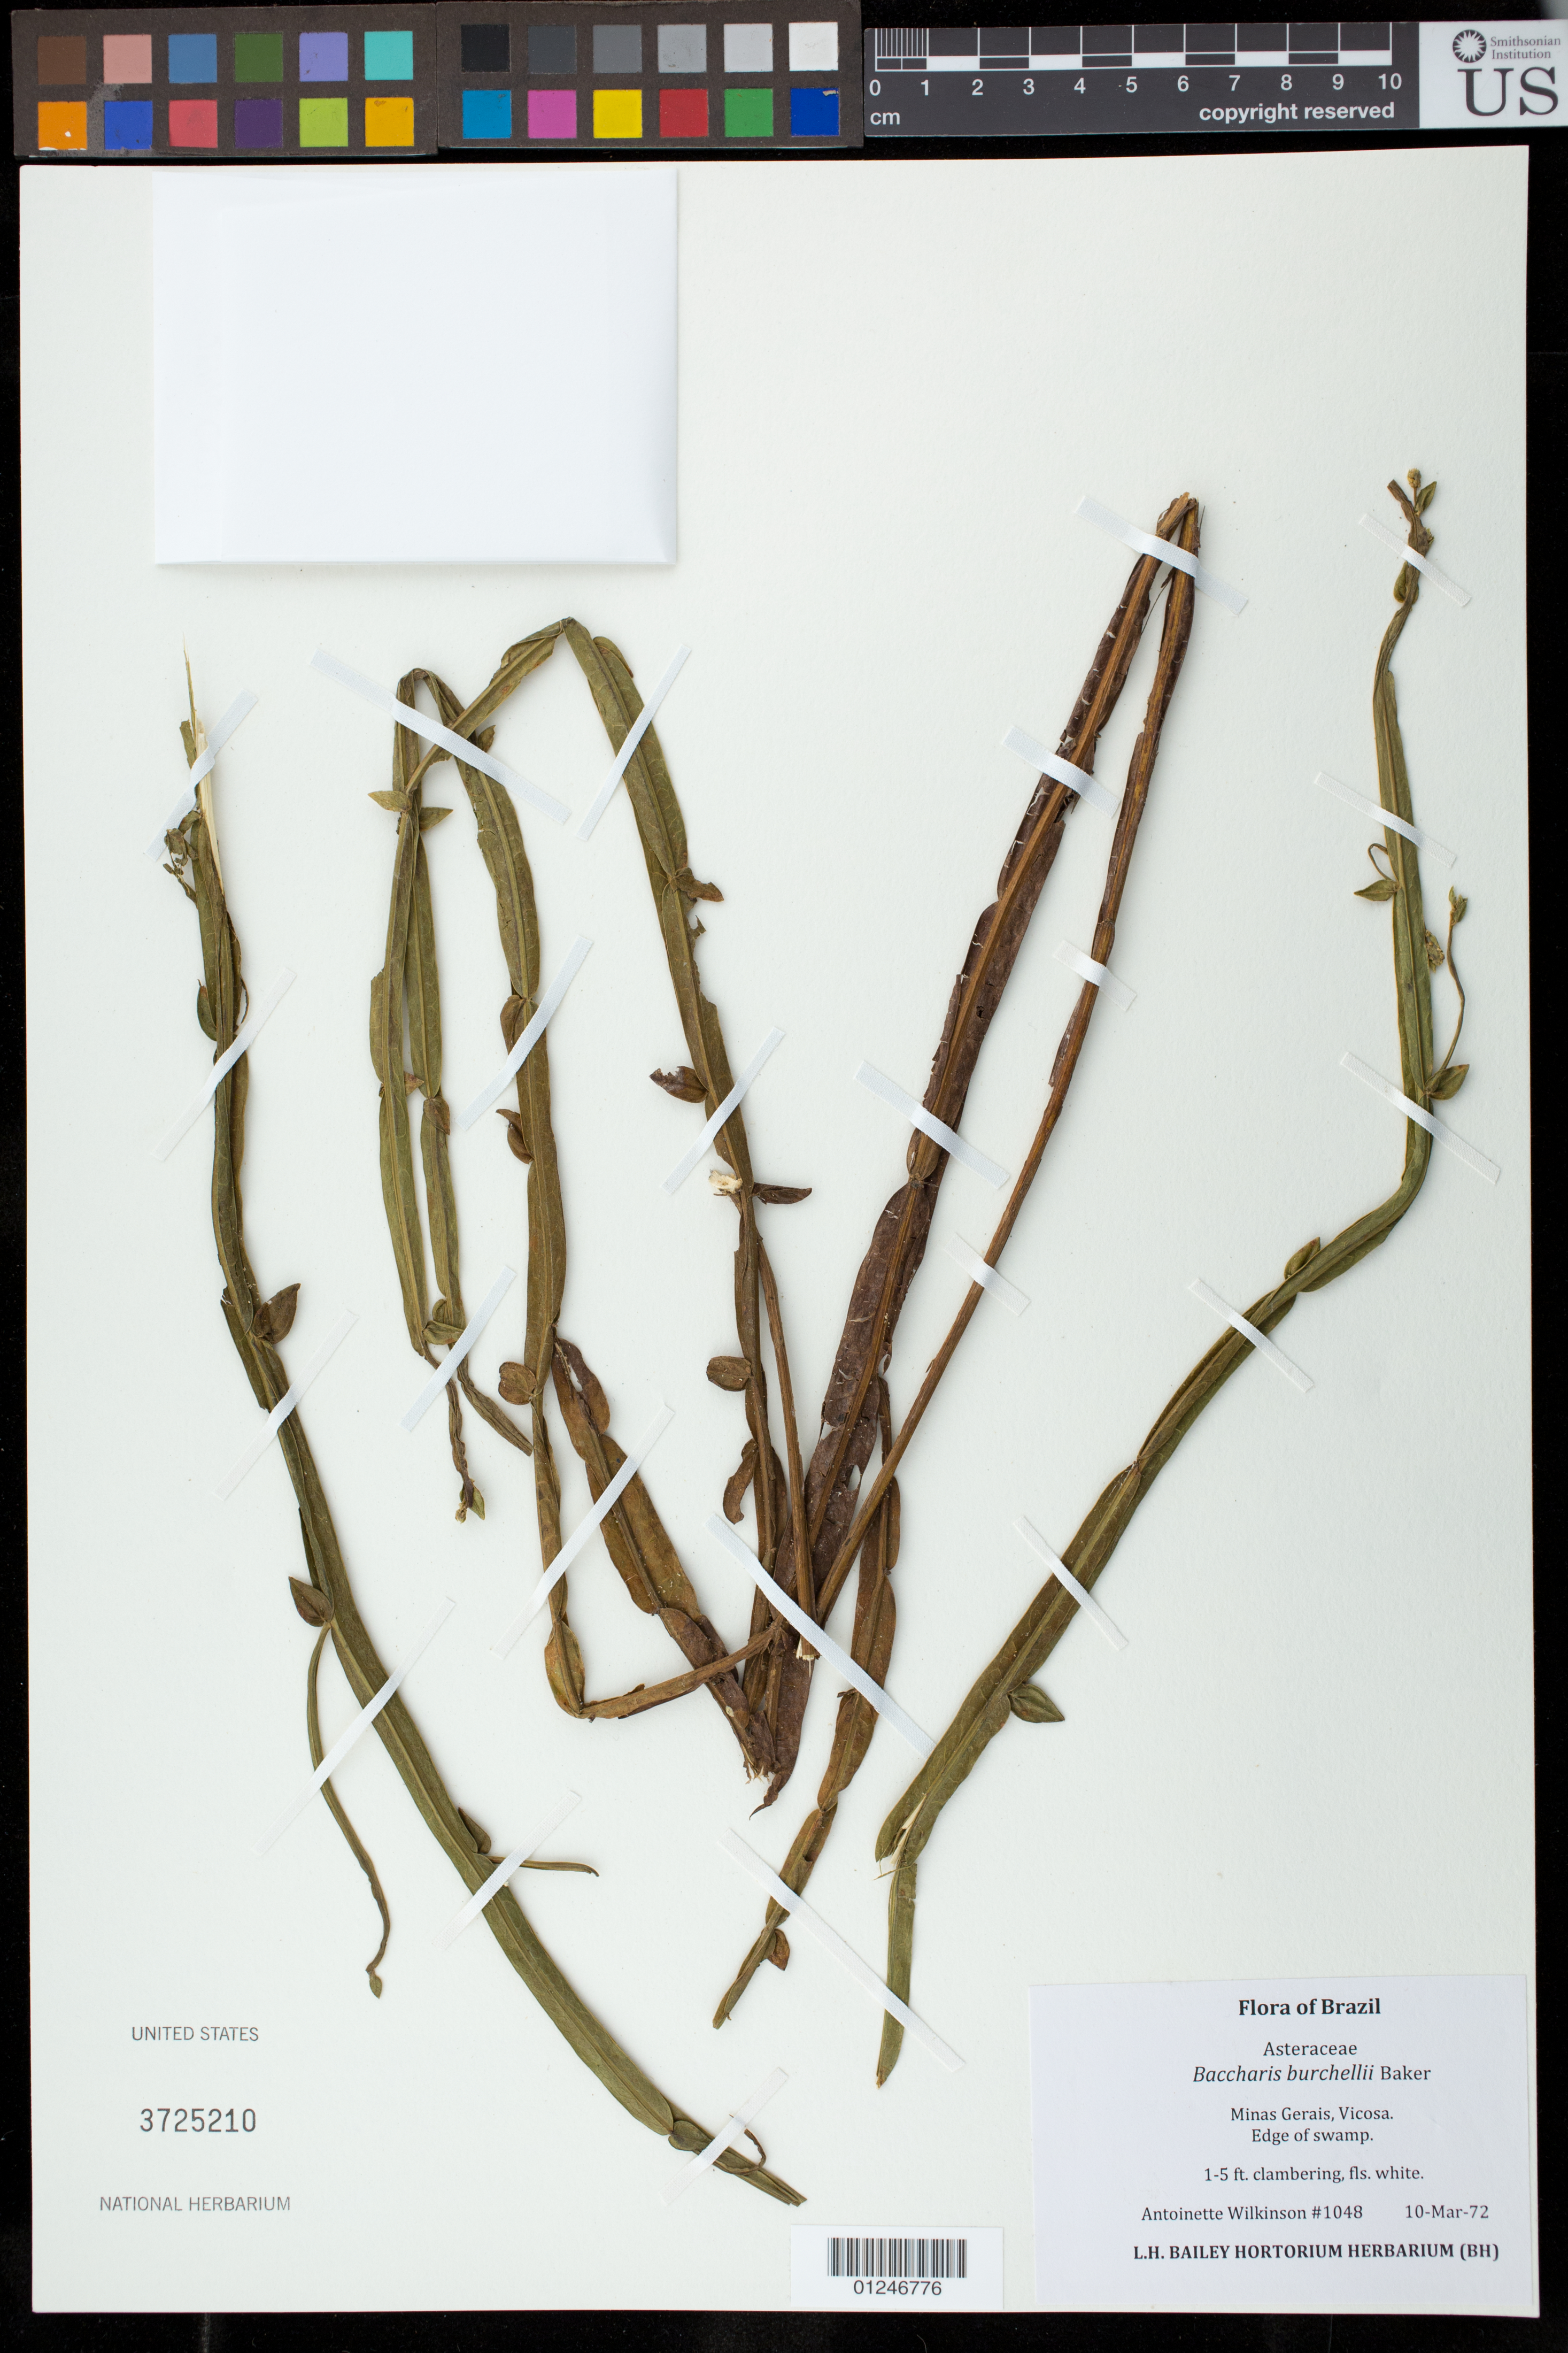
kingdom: Plantae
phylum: Tracheophyta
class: Magnoliopsida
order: Asterales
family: Asteraceae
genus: Baccharis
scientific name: Baccharis burchellii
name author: Baker in Mart.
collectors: A. Wilkinson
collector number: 1048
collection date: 1972-03-10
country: BrazIl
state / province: Minas Gerais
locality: Vicosa. Edge of Swamp.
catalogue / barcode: US 3725210